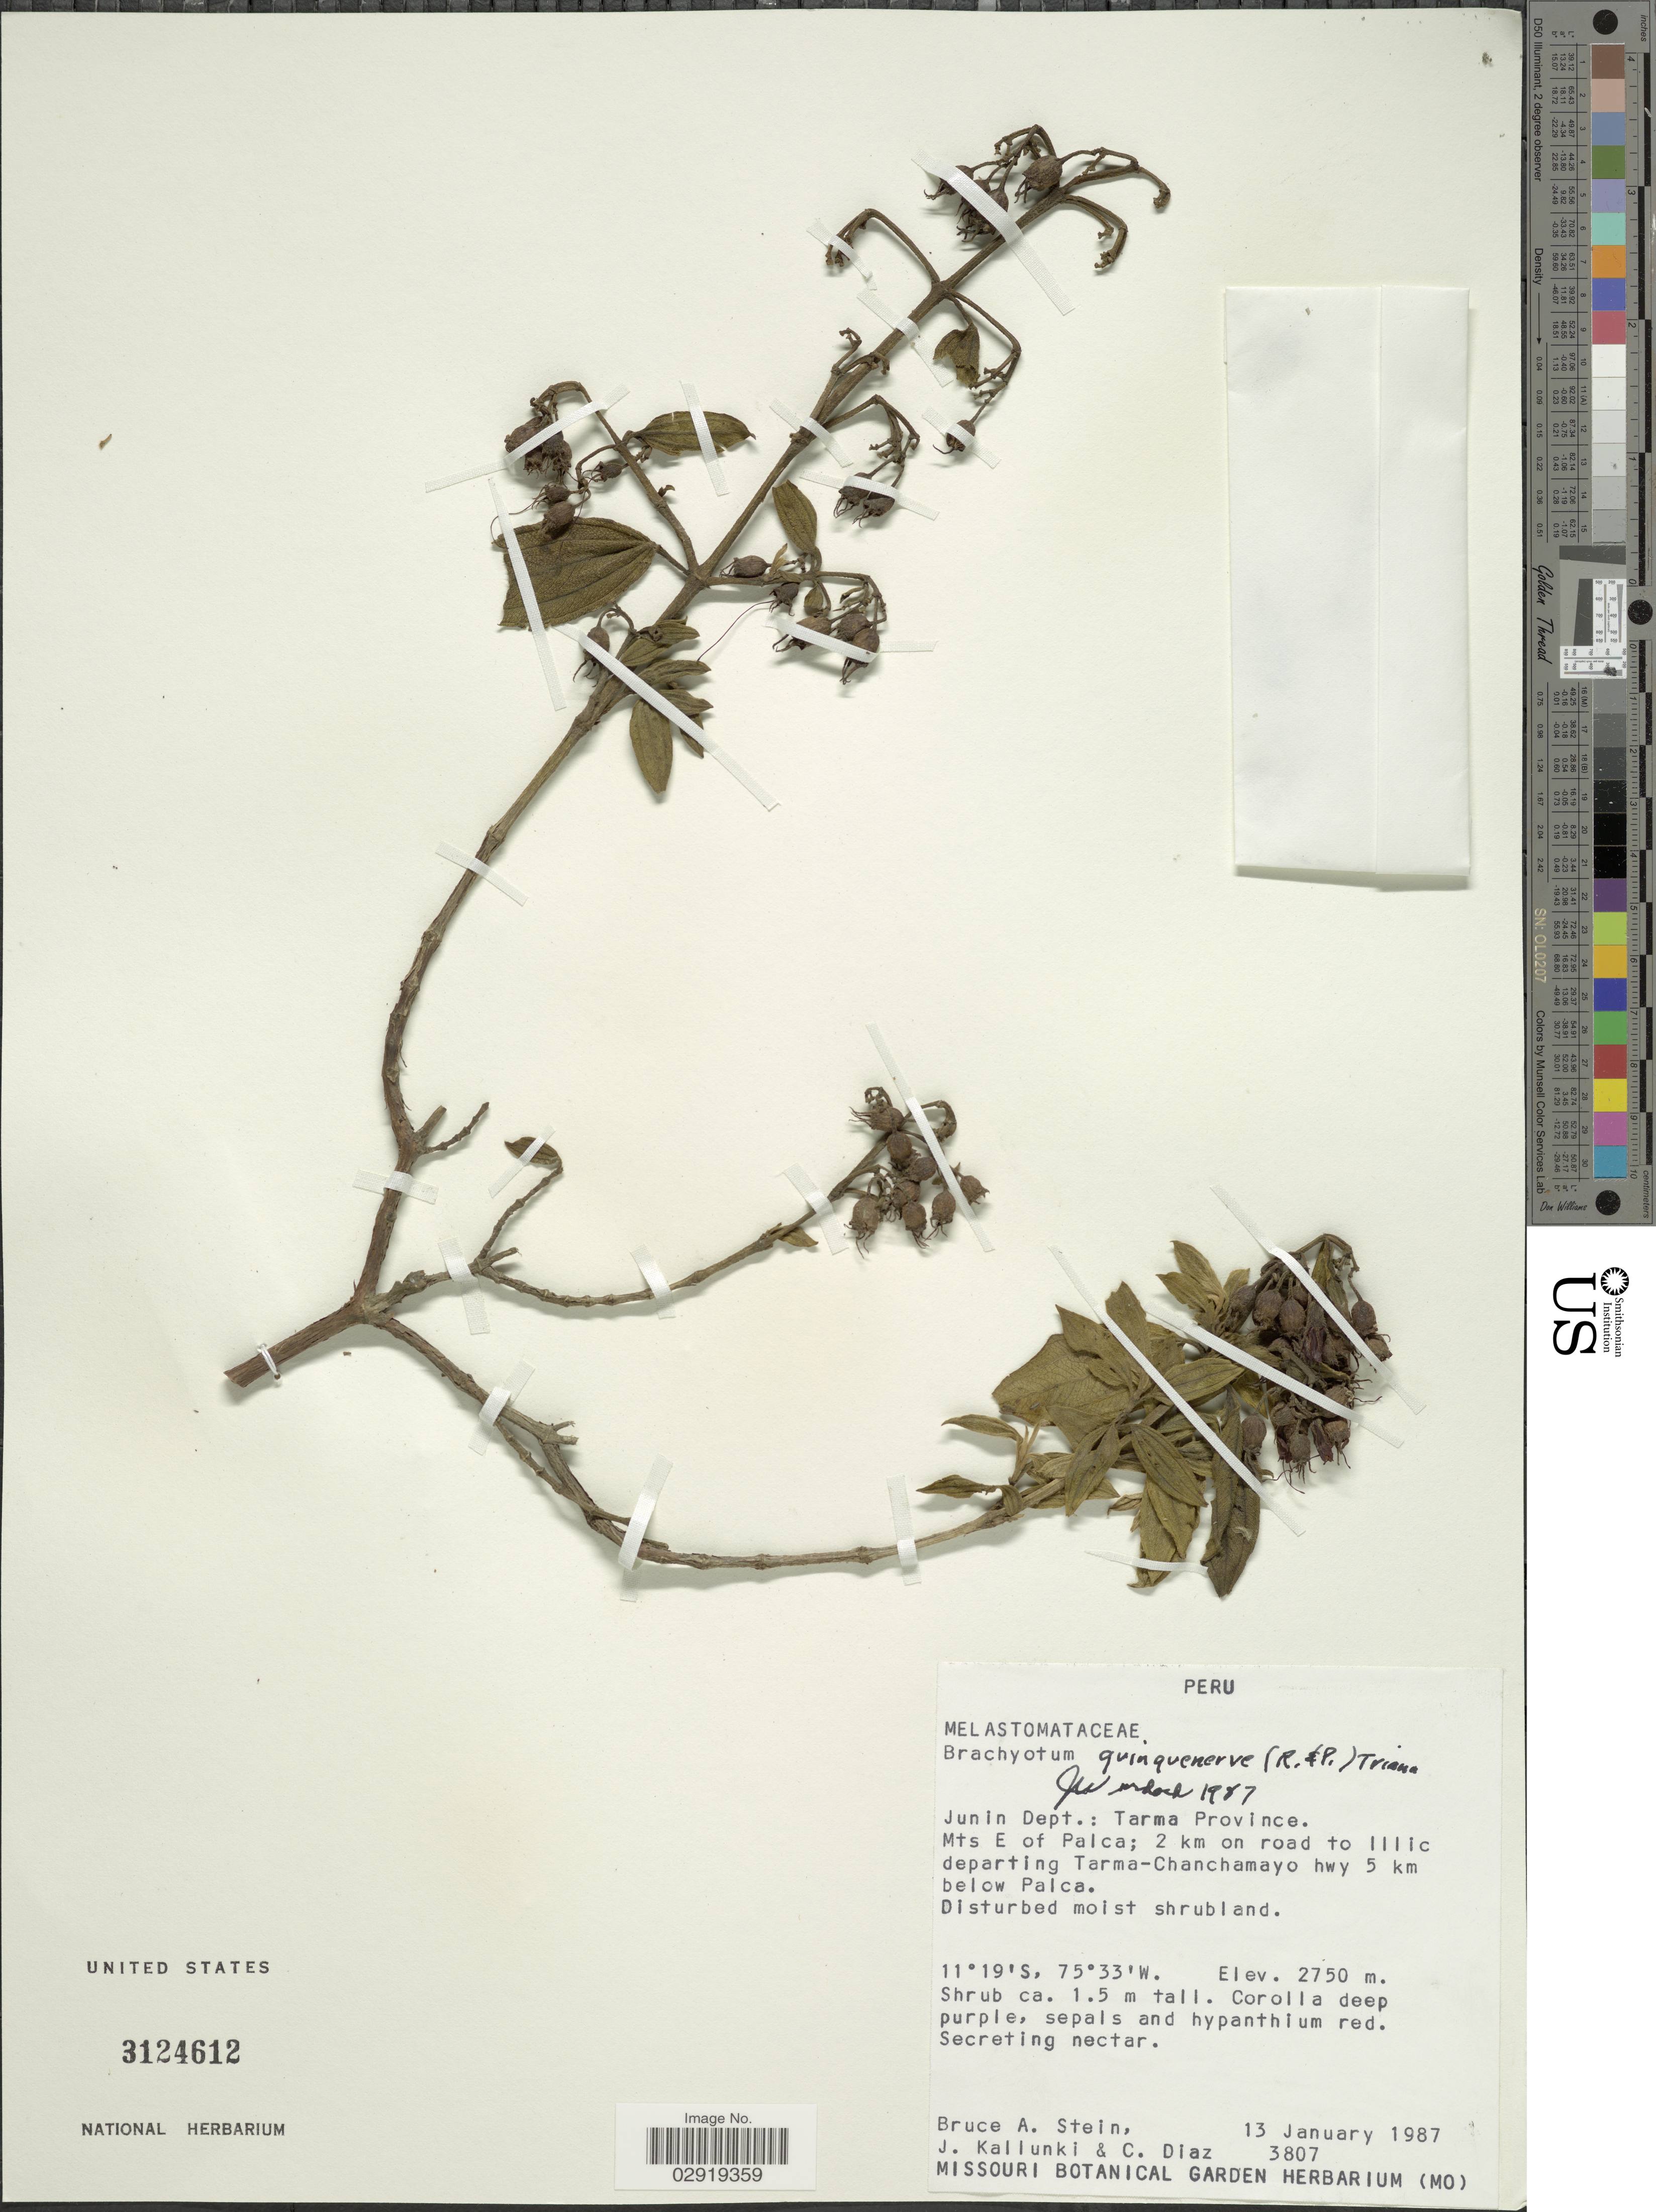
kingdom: Plantae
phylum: Tracheophyta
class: Magnoliopsida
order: Myrtales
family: Melastomataceae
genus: Brachyotum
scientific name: Brachyotum quinquenerve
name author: (Ruiz & Pav.) Triana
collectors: B. A. Stein, J. Kallunki & C. Díaz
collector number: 3807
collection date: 1987-01-13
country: Peru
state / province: Junín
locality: Junin Dept.: Tarma Province. Mts E of Palca; 2 km on road to Illic departing Tarma-Chanchamato hwy 5 km below Palca.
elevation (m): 2750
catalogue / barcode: US 3124612